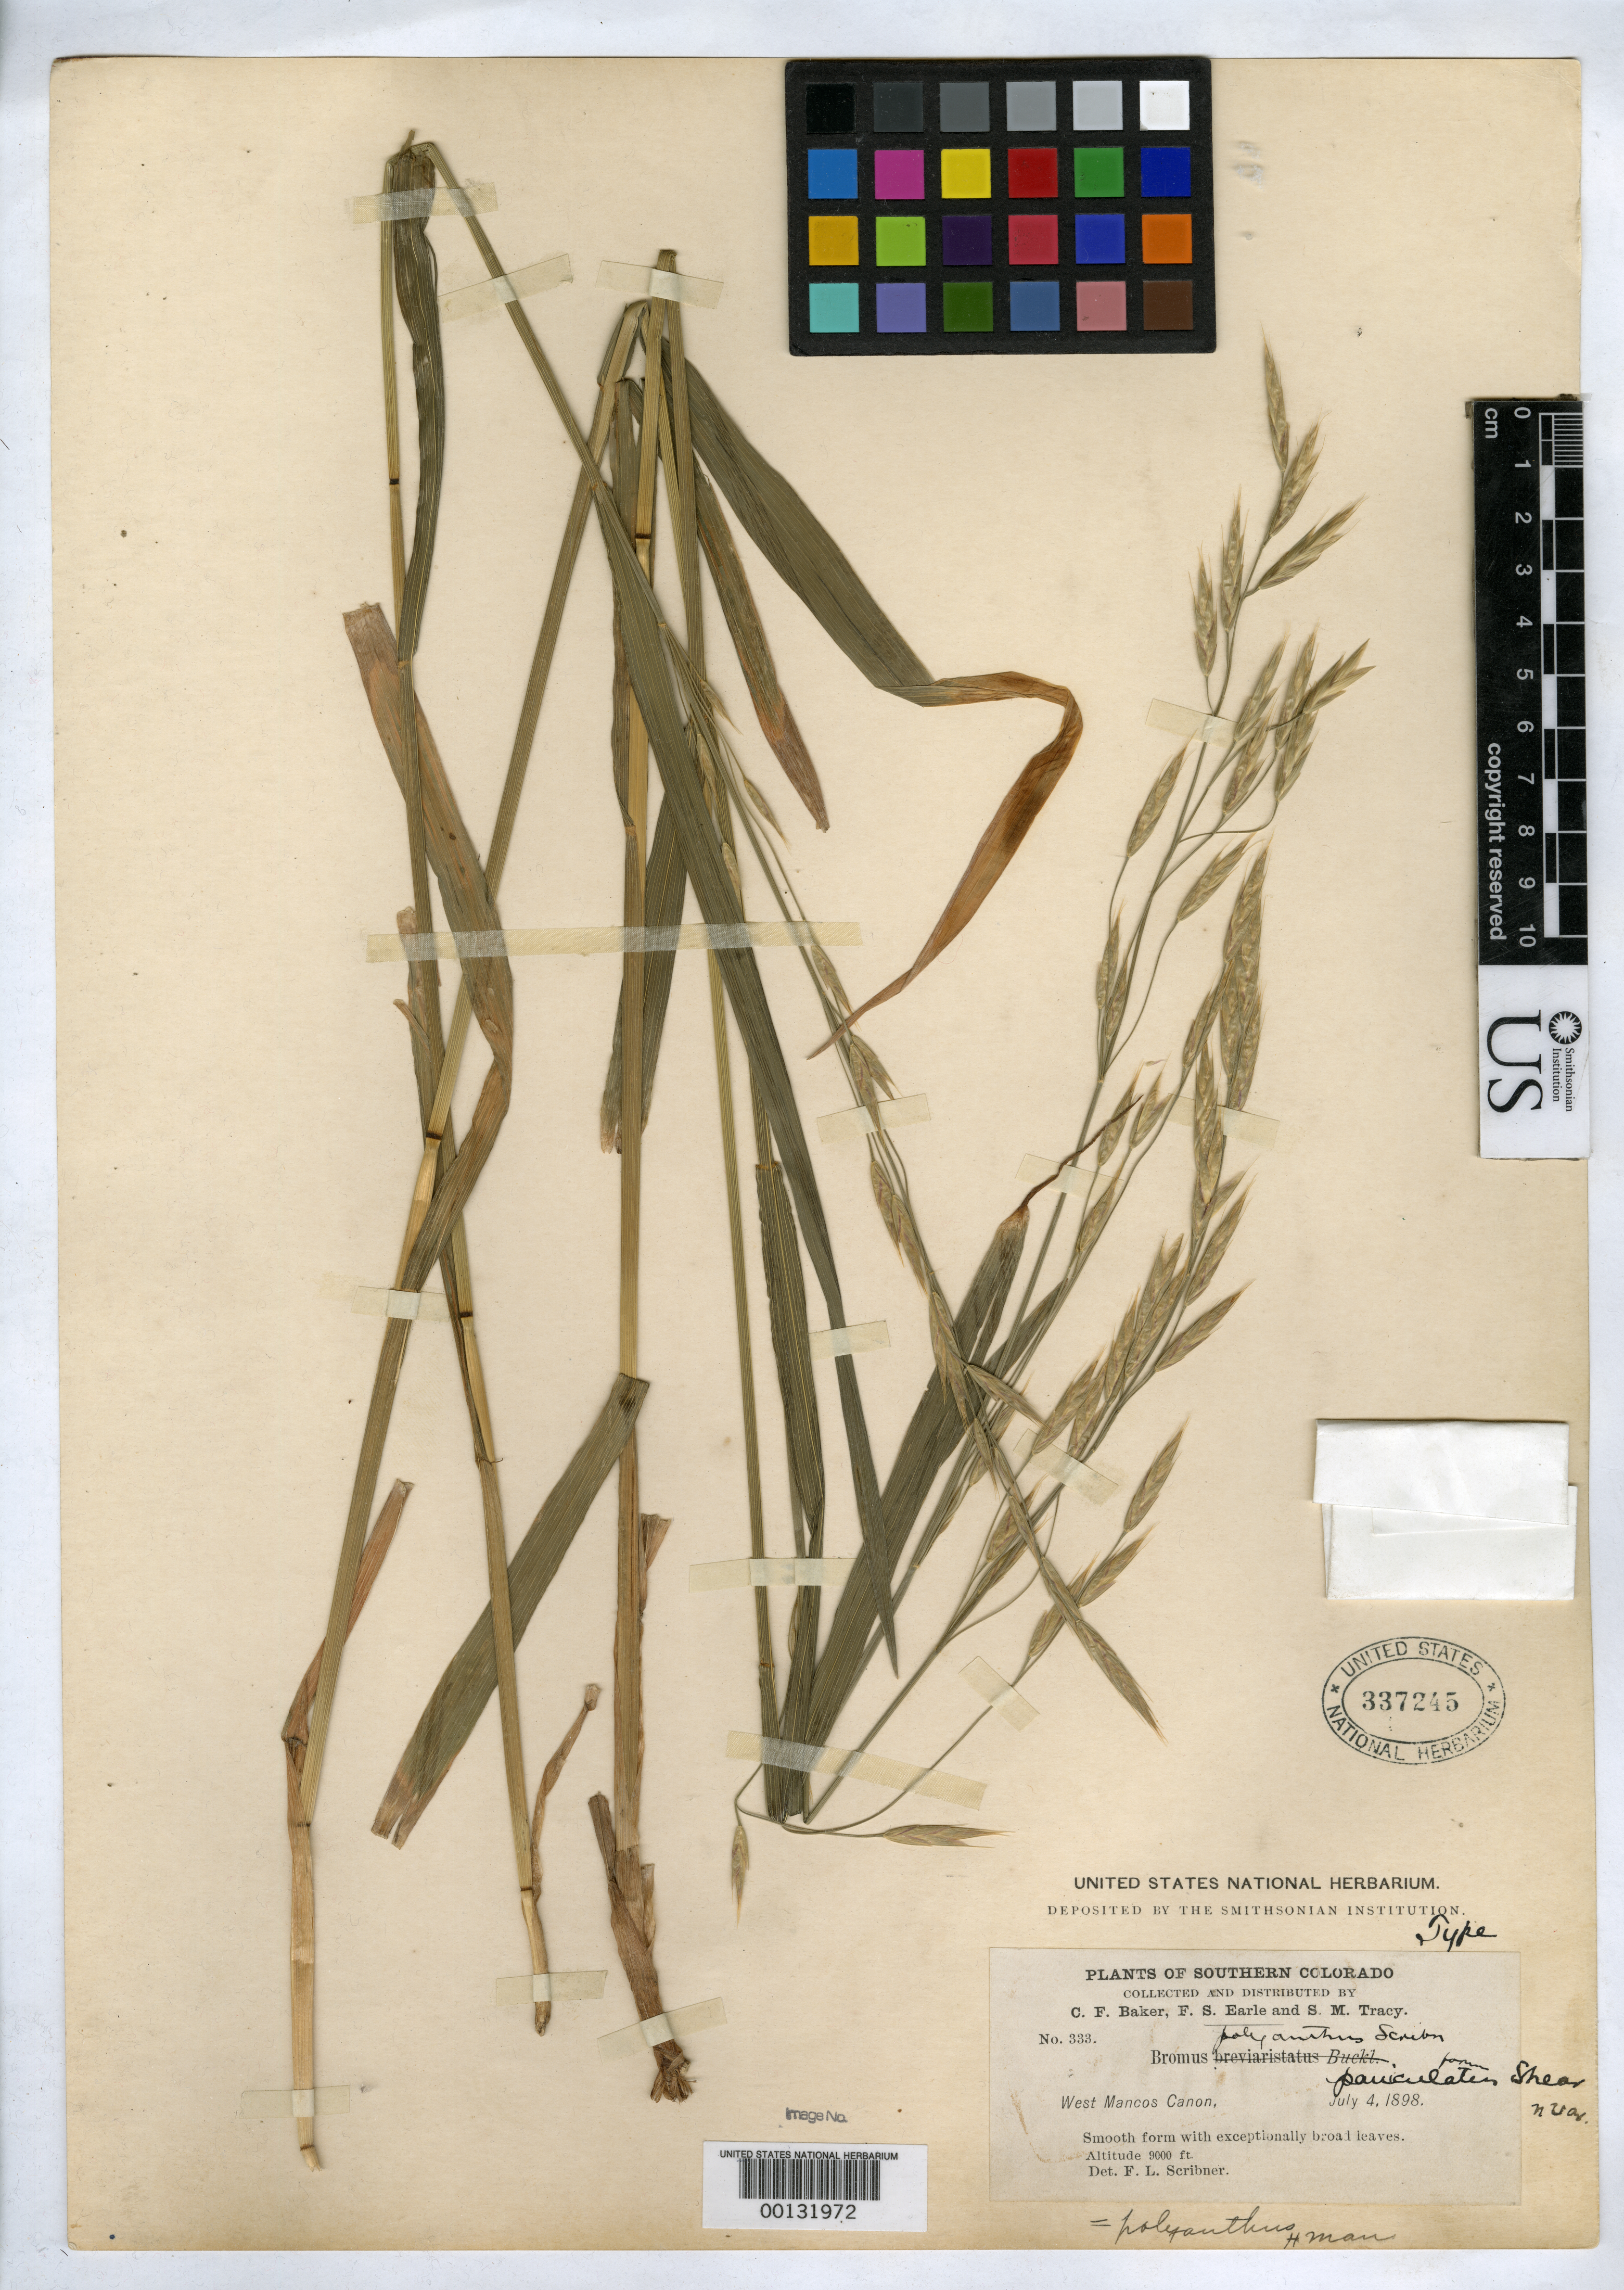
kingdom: Plantae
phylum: Tracheophyta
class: Liliopsida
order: Poales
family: Poaceae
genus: Bromus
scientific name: Bromus polyanthus var. paniculatus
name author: Shear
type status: Holotype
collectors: C. F. Baker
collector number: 333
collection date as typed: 04 Jul 1898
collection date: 1898-07-04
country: United States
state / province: Colorado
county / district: Montezuma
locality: West Mancos Canon; alt. 9000 ft.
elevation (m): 2743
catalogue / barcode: US 337245